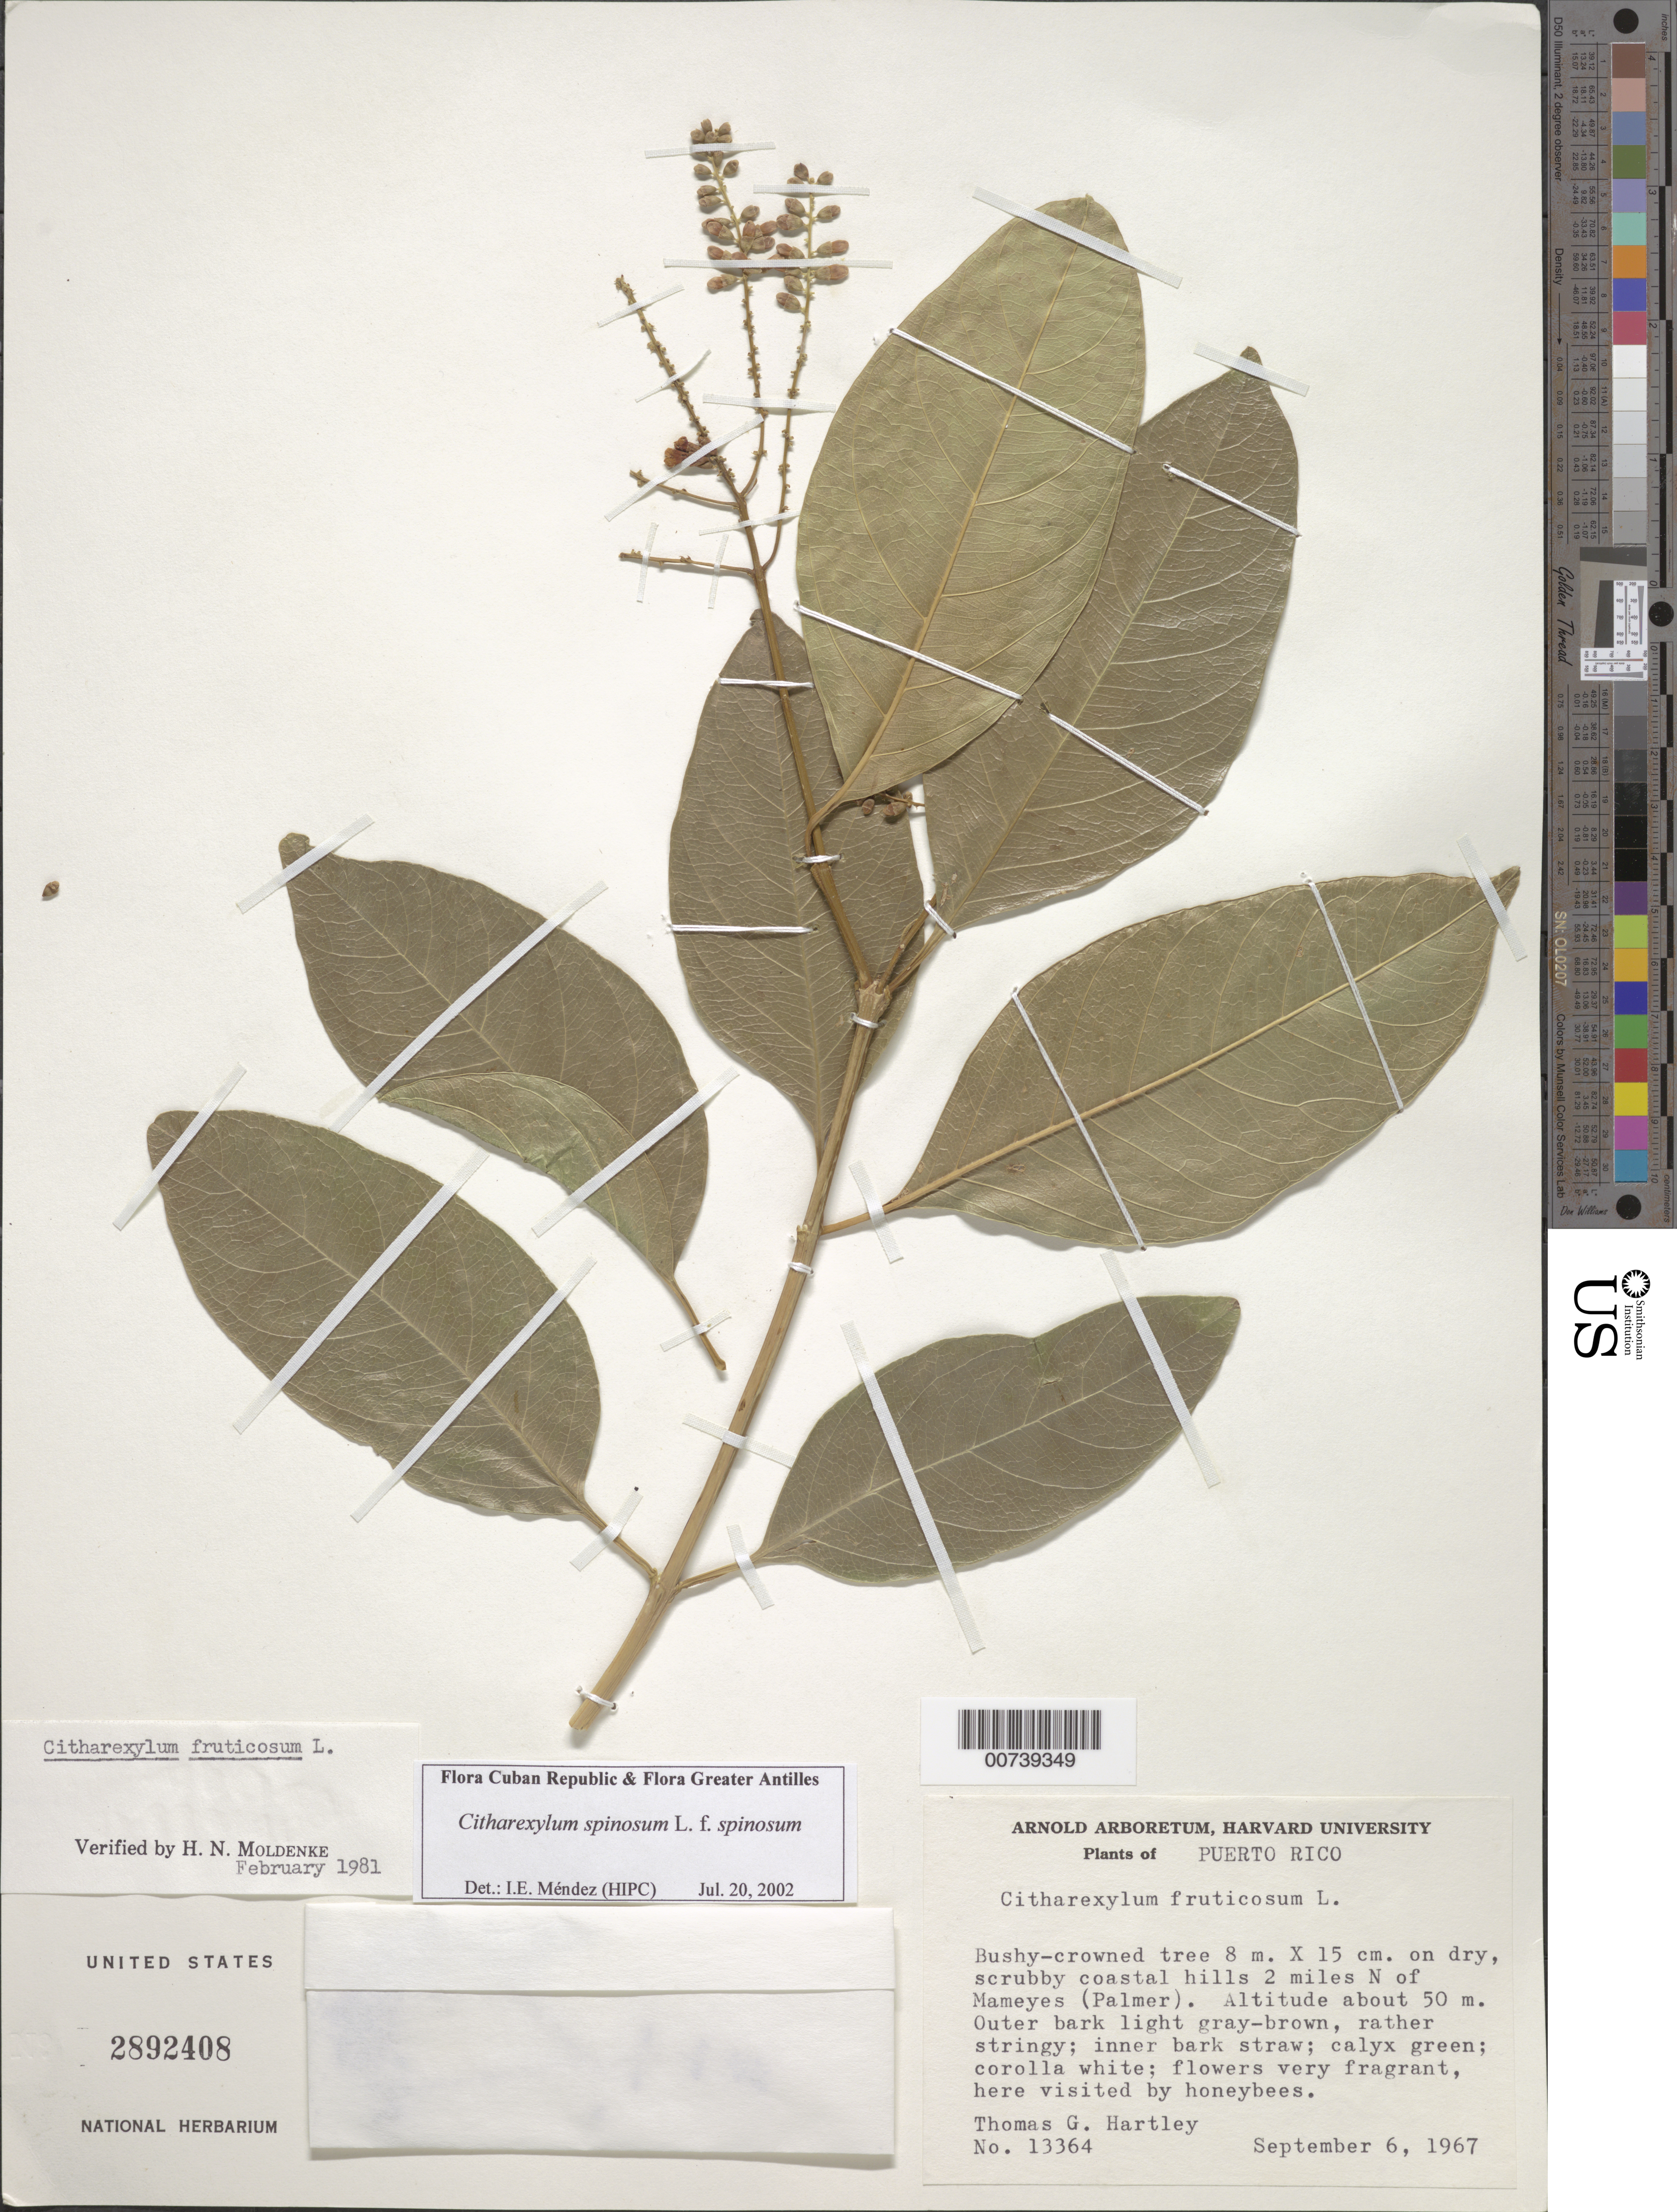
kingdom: Plantae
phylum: Tracheophyta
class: Magnoliopsida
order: Lamiales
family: Verbenaceae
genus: Citharexylum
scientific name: Citharexylum spinosum f. spinosum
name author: L.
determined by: Méndez, Isidro E., (HIPC)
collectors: T. G. Hartley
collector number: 13364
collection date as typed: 06 Sep 1967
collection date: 1967-09-06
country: Puerto Rico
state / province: Río Grande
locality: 2 mi N of Mameyes (Palmer)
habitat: Dry, scrubby coastal hills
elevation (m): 50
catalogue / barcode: US 2892408